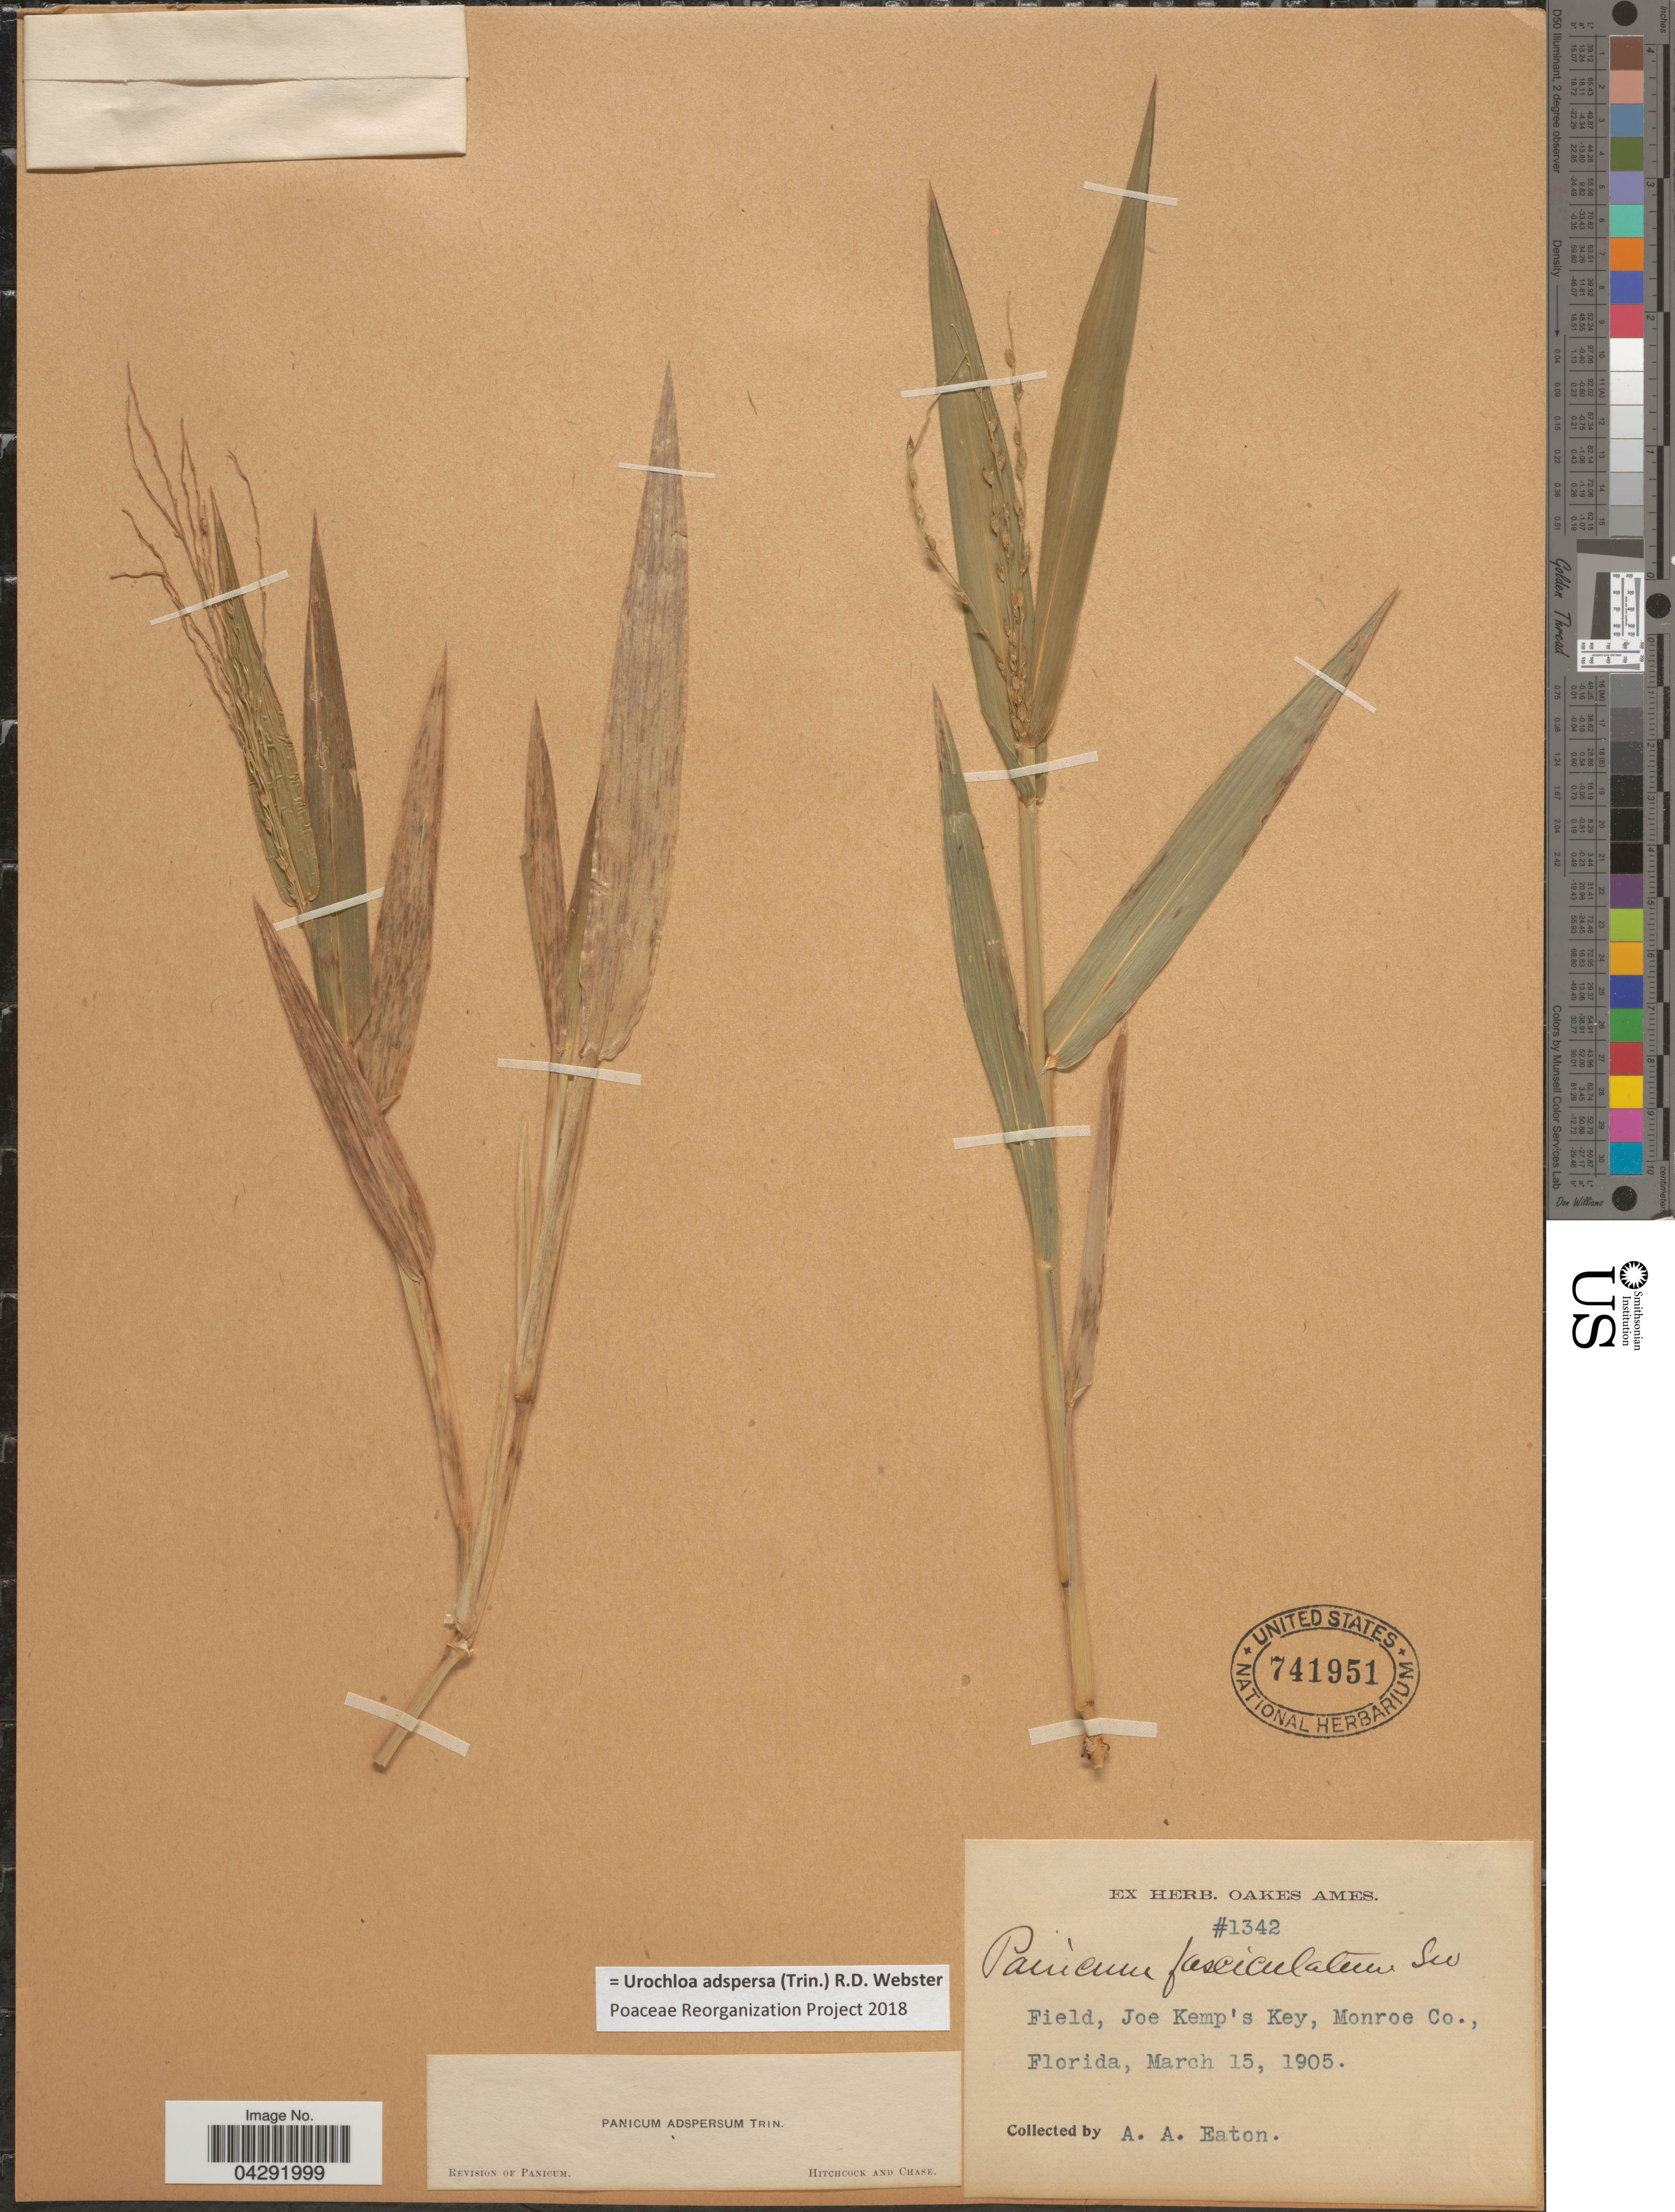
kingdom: Plantae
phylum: Tracheophyta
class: Liliopsida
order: Poales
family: Poaceae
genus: Urochloa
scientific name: Urochloa adspersa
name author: (Trin.) R.D. Webster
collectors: A. A. Eaton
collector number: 1342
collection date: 1905-03-15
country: United States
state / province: Florida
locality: Field, Joe Kemp's Key, Monroe Co.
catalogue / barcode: US 741951